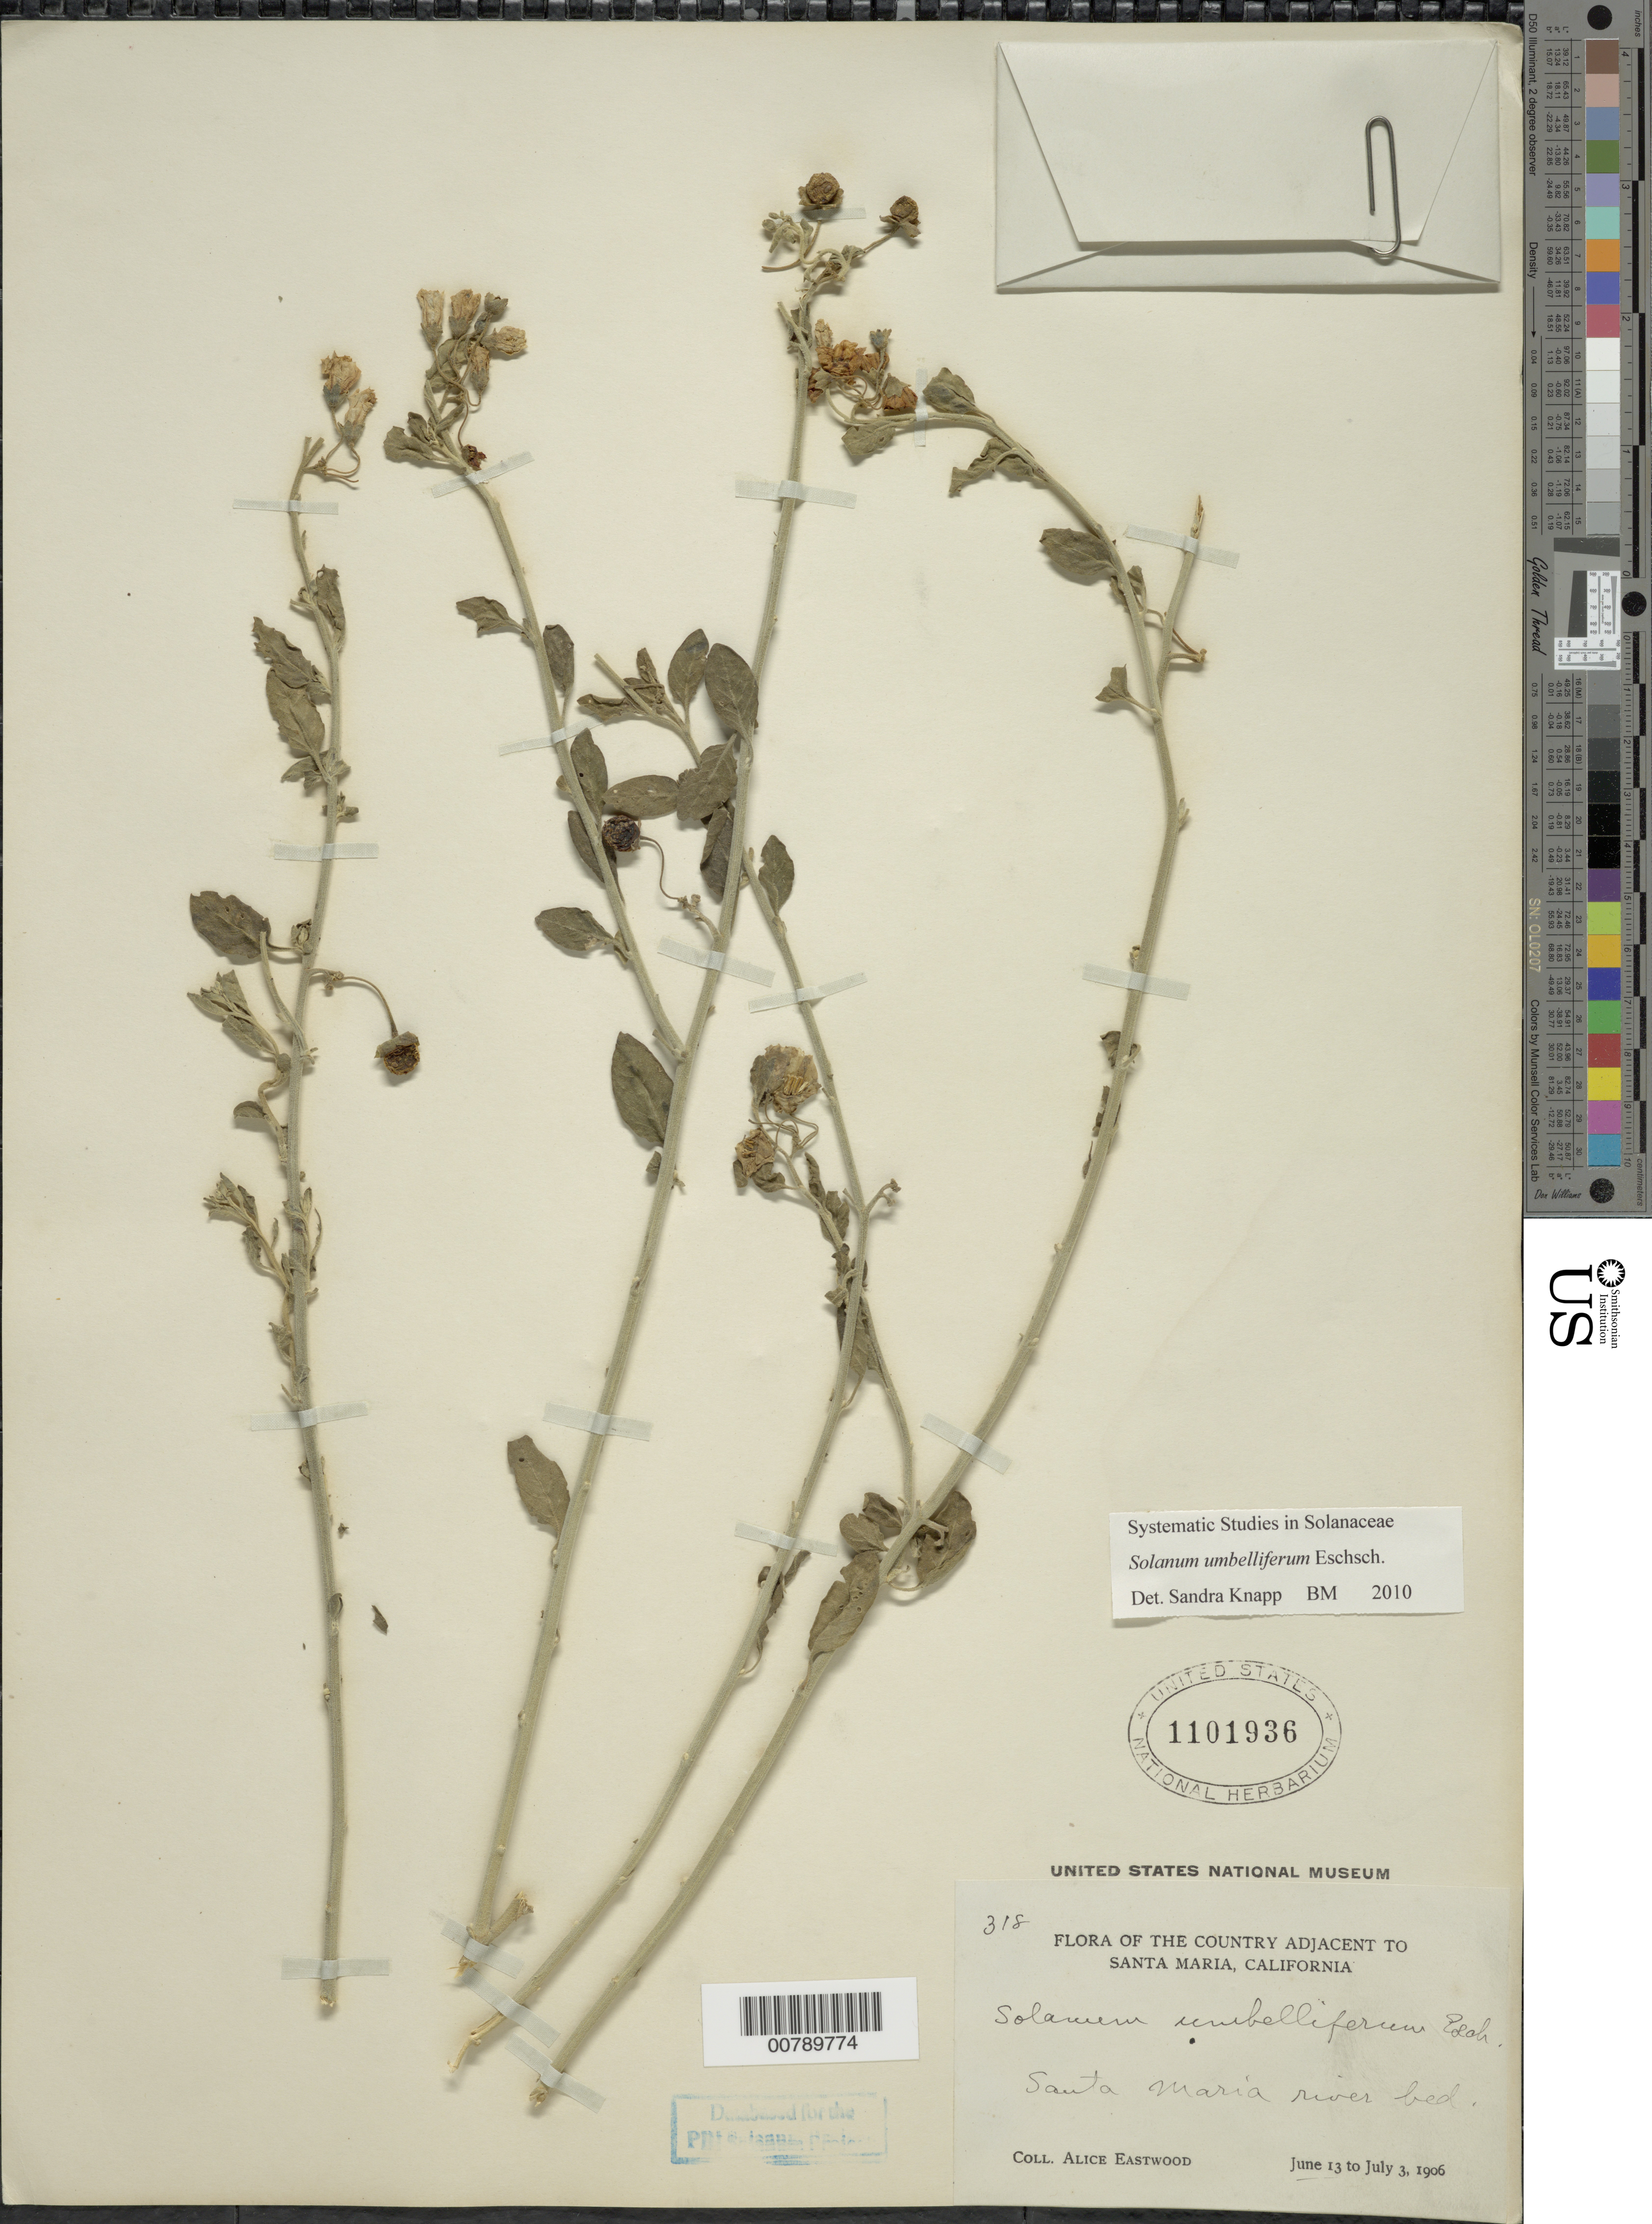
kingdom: Plantae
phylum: Tracheophyta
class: Magnoliopsida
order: Solanales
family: Solanaceae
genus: Solanum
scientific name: Solanum umbelliferum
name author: Eschsch.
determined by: Knapp, S. D.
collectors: A. Eastwood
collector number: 318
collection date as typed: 13 Jul 1906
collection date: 1906-07-13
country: United States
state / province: California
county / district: Santa Barbara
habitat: river bed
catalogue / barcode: US 1101936